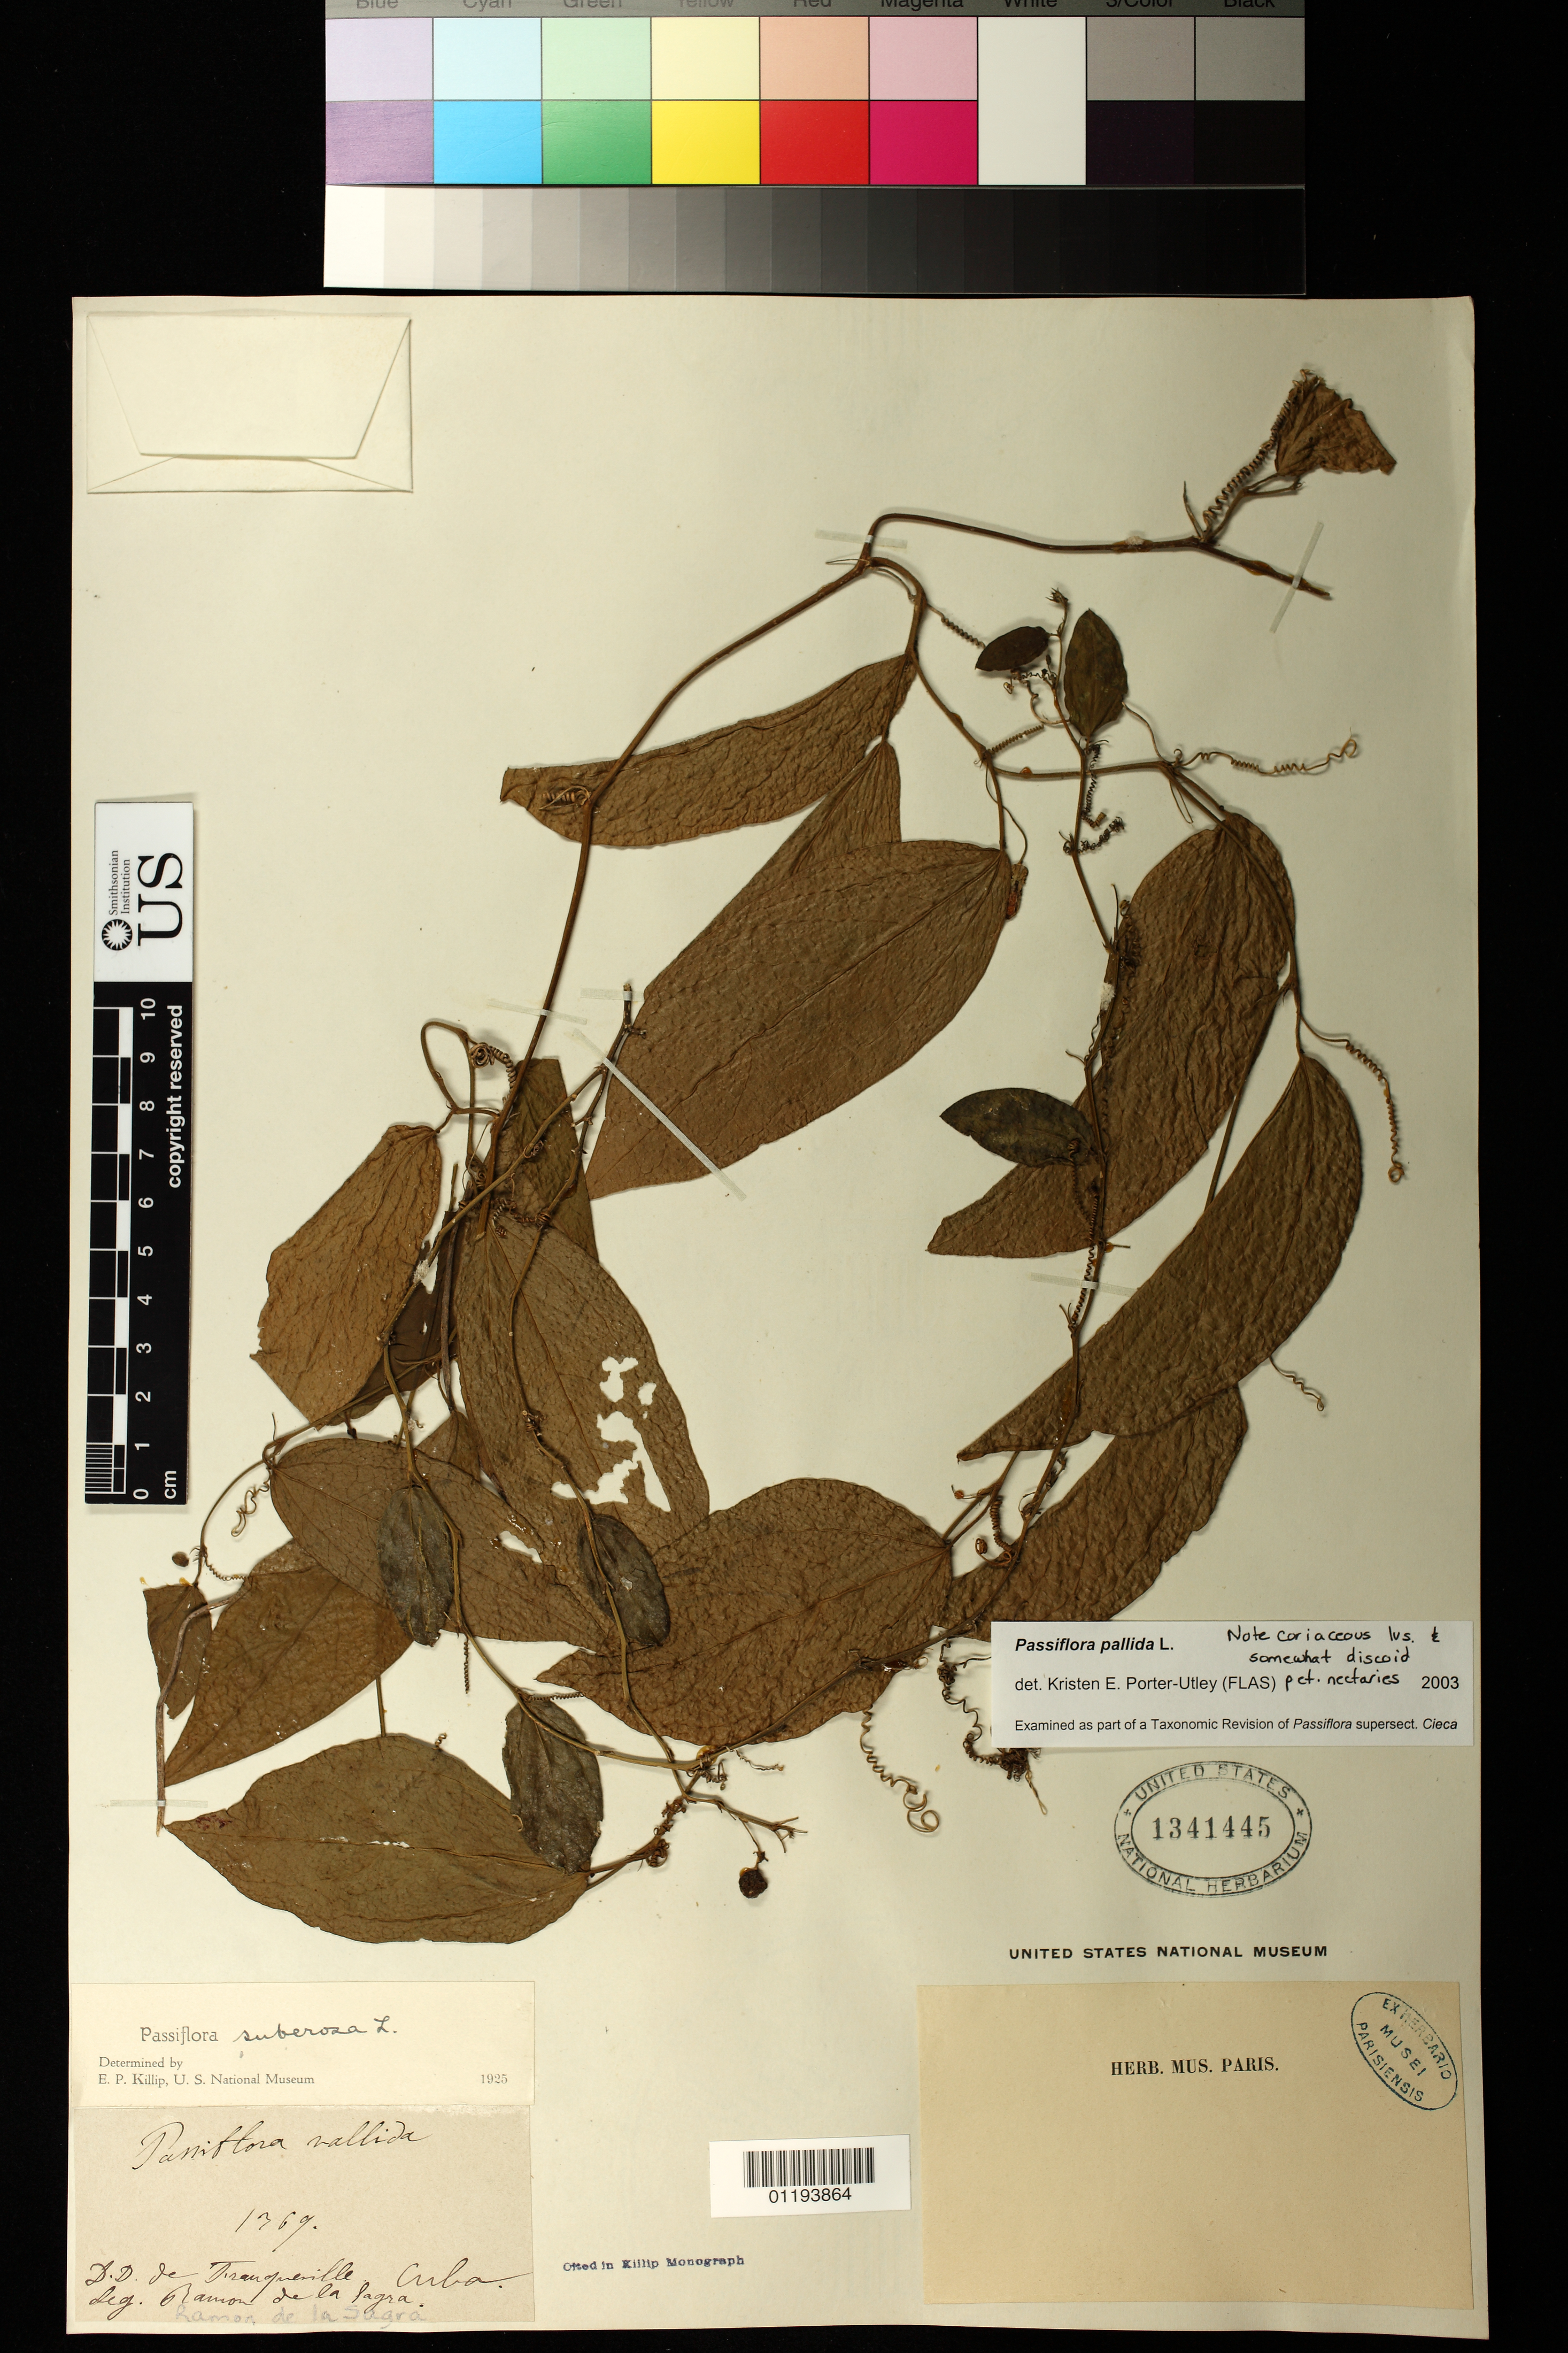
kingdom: Plantae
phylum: Tracheophyta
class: Magnoliopsida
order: Malpighiales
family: Passifloraceae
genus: Passiflora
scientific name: Passiflora pallida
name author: L.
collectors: R. de la Sagra & D. D. Franqueville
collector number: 1767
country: Cuba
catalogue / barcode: US 1341445